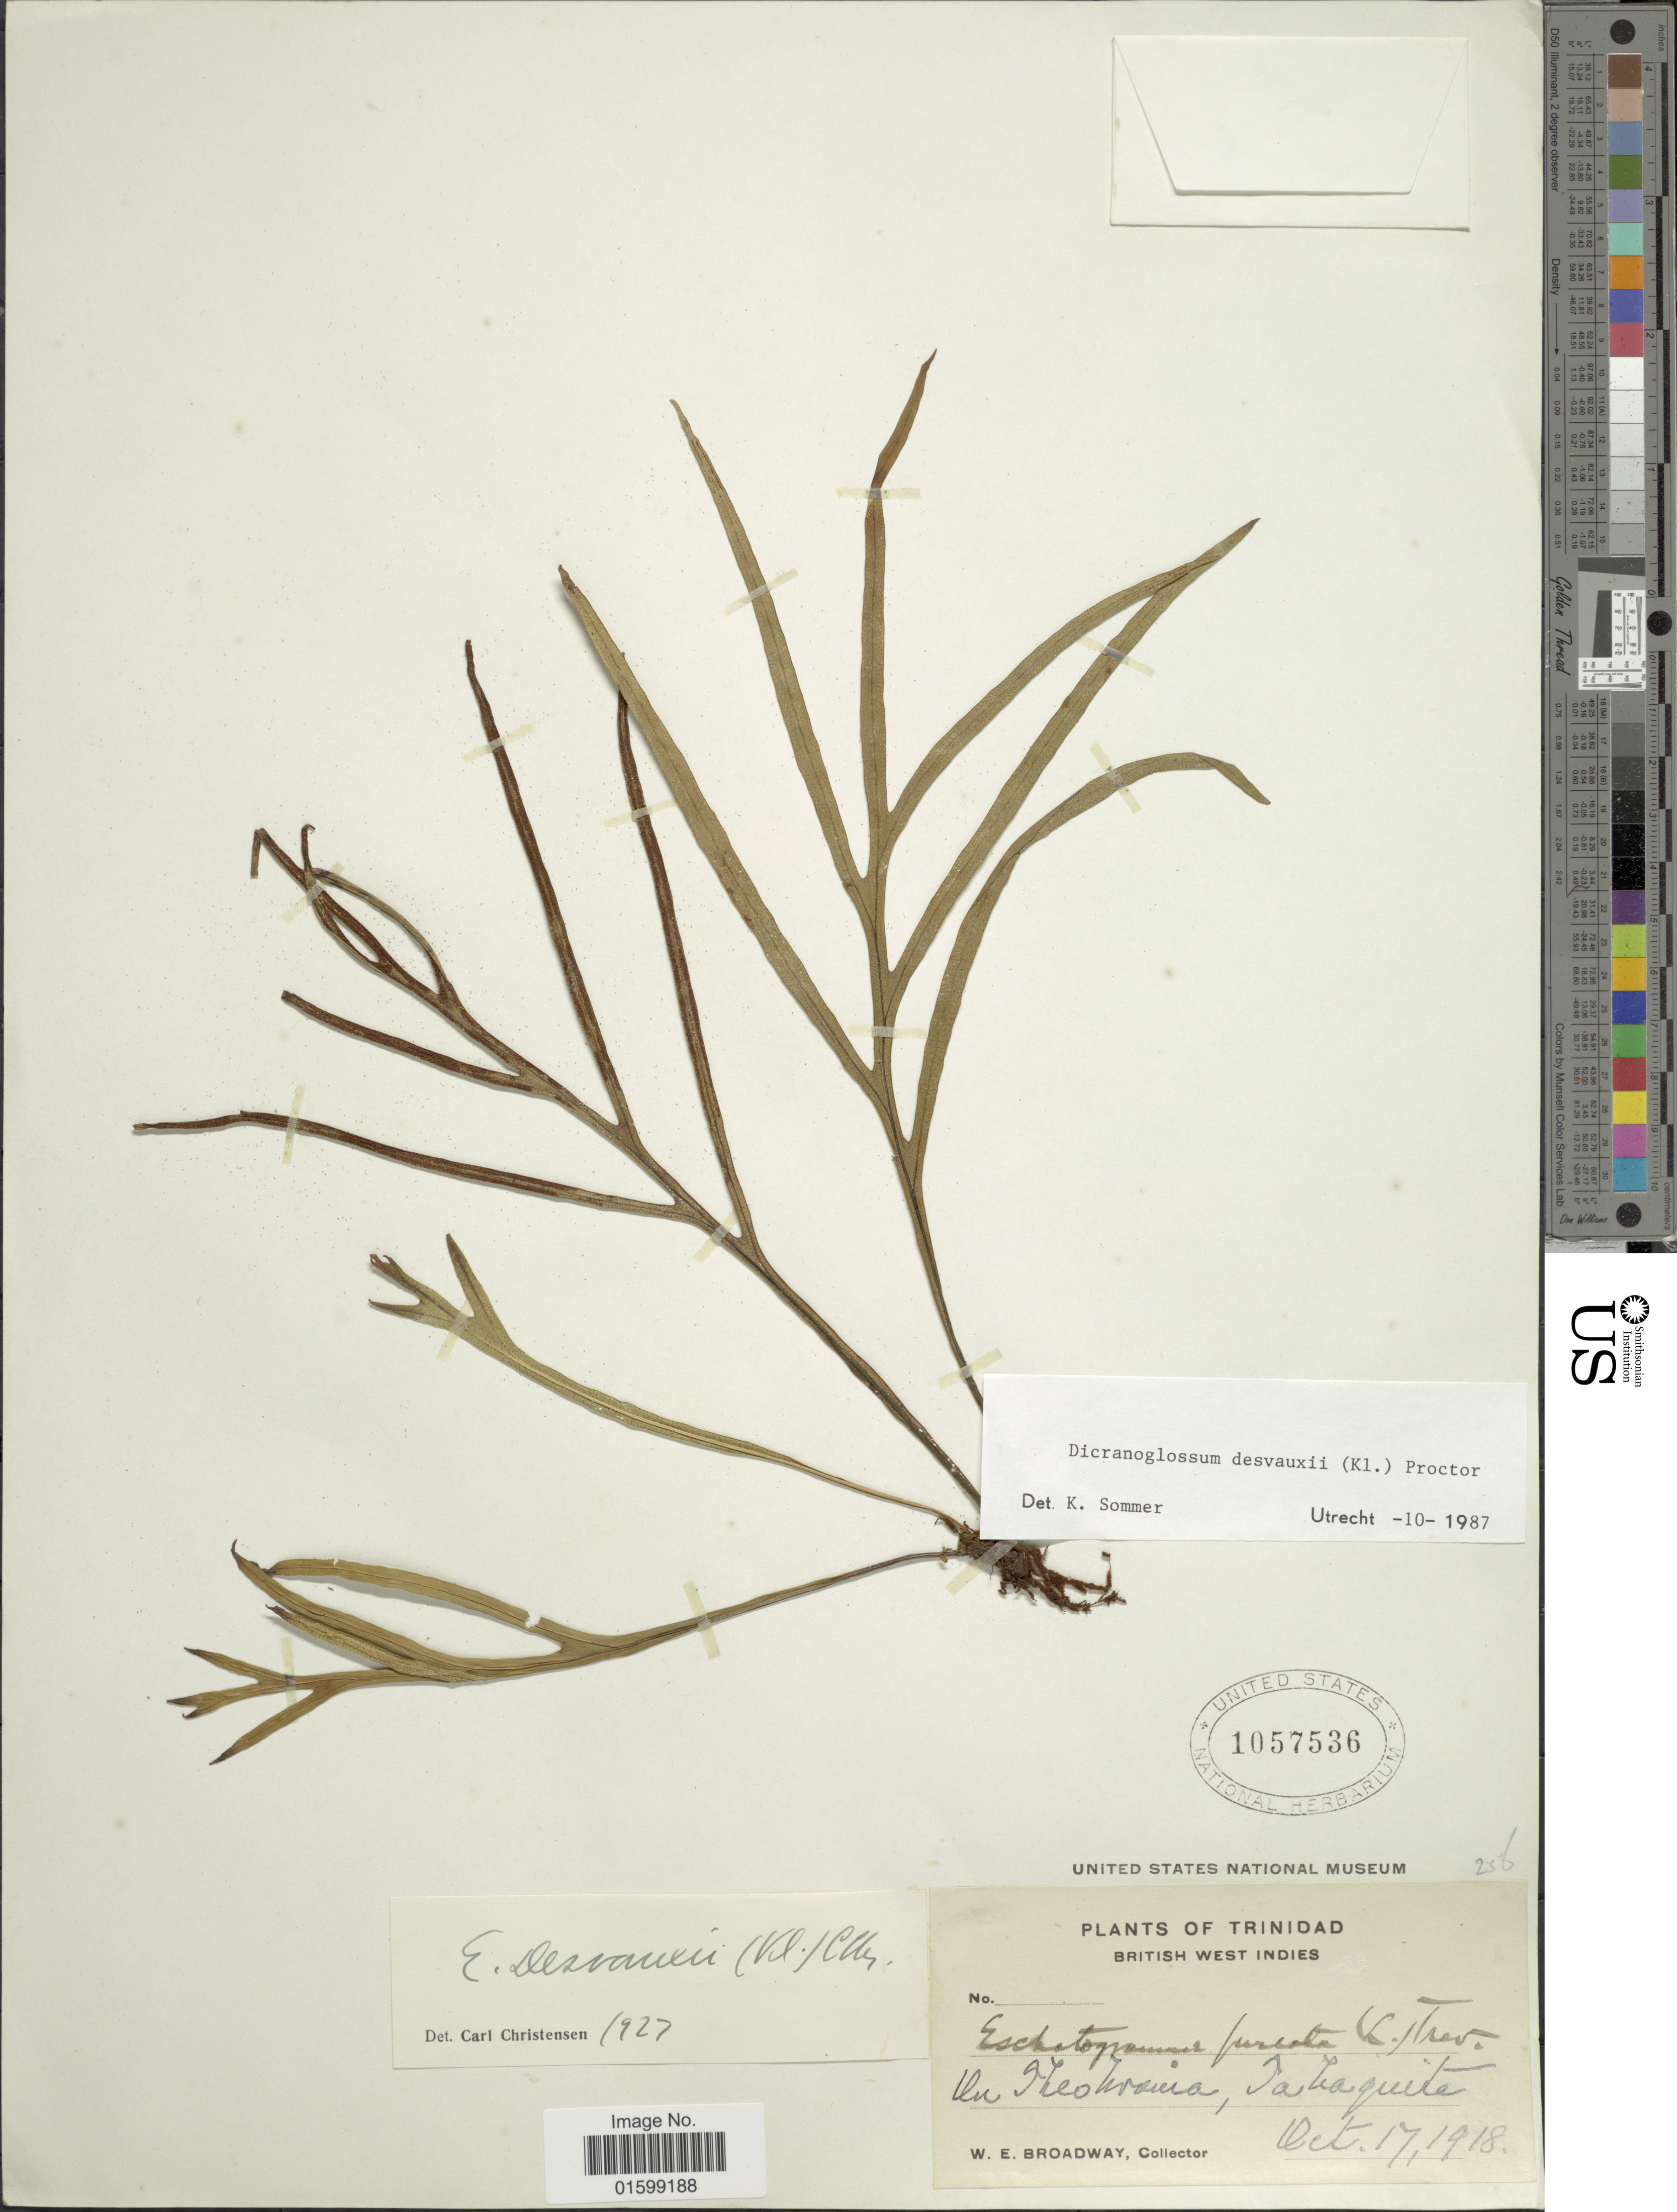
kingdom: Plantae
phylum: Tracheophyta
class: Polypodiopsida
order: Polypodiales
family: Polypodiaceae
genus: Pleopeltis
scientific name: Pleopeltis desvauxii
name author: (Klotzsch) Salino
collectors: W. E. Broadway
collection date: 1918-10-17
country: Trinidad and Tobago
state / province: Trinidad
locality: British West Indies, on Theobroma, Tabaquite.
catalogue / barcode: US 1057536